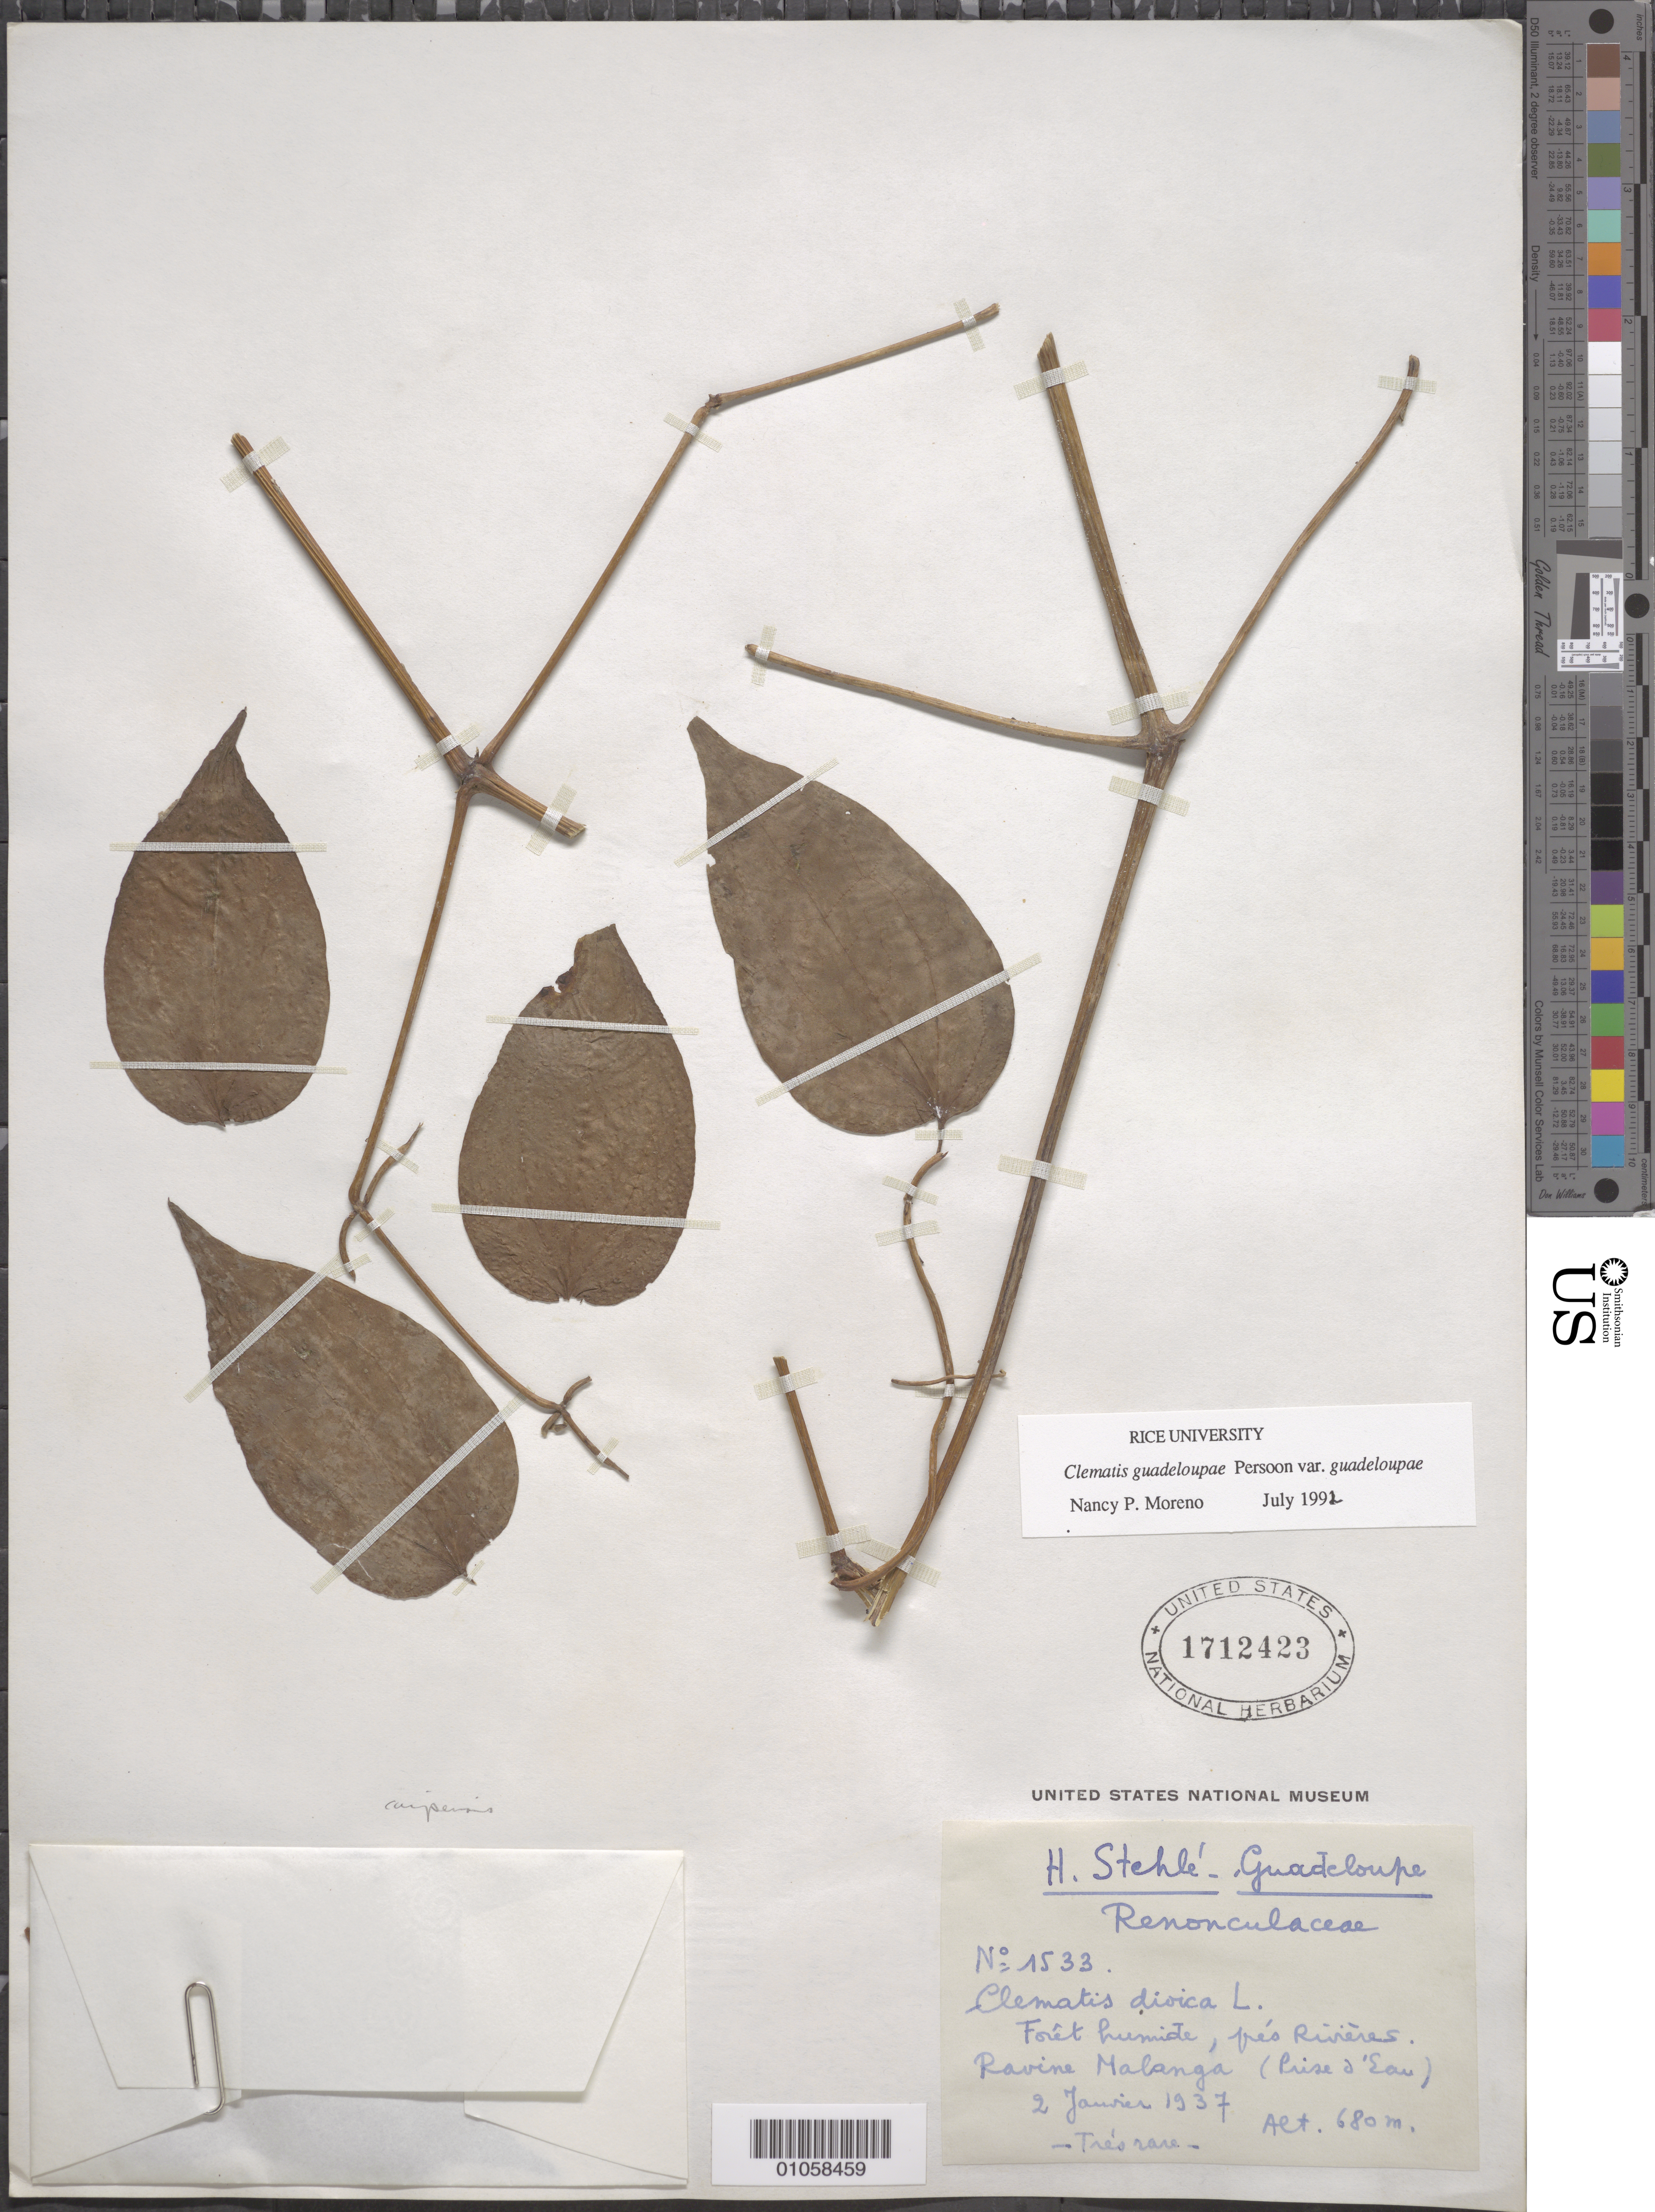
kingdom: Plantae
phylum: Tracheophyta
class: Magnoliopsida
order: Ranunculales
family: Ranunculaceae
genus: Clematis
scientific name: Clematis guadeloupae var. guadeloupae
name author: Pers.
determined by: Moreno, N. P.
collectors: H. Stehlé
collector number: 1533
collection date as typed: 02 Jan 1937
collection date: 1937-01-02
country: Guadeloupe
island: Basse Terre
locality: Ravine Malanga (Prise d'Eau)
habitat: Forêt humide, prés rivières, très rare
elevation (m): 680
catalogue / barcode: US 1712423